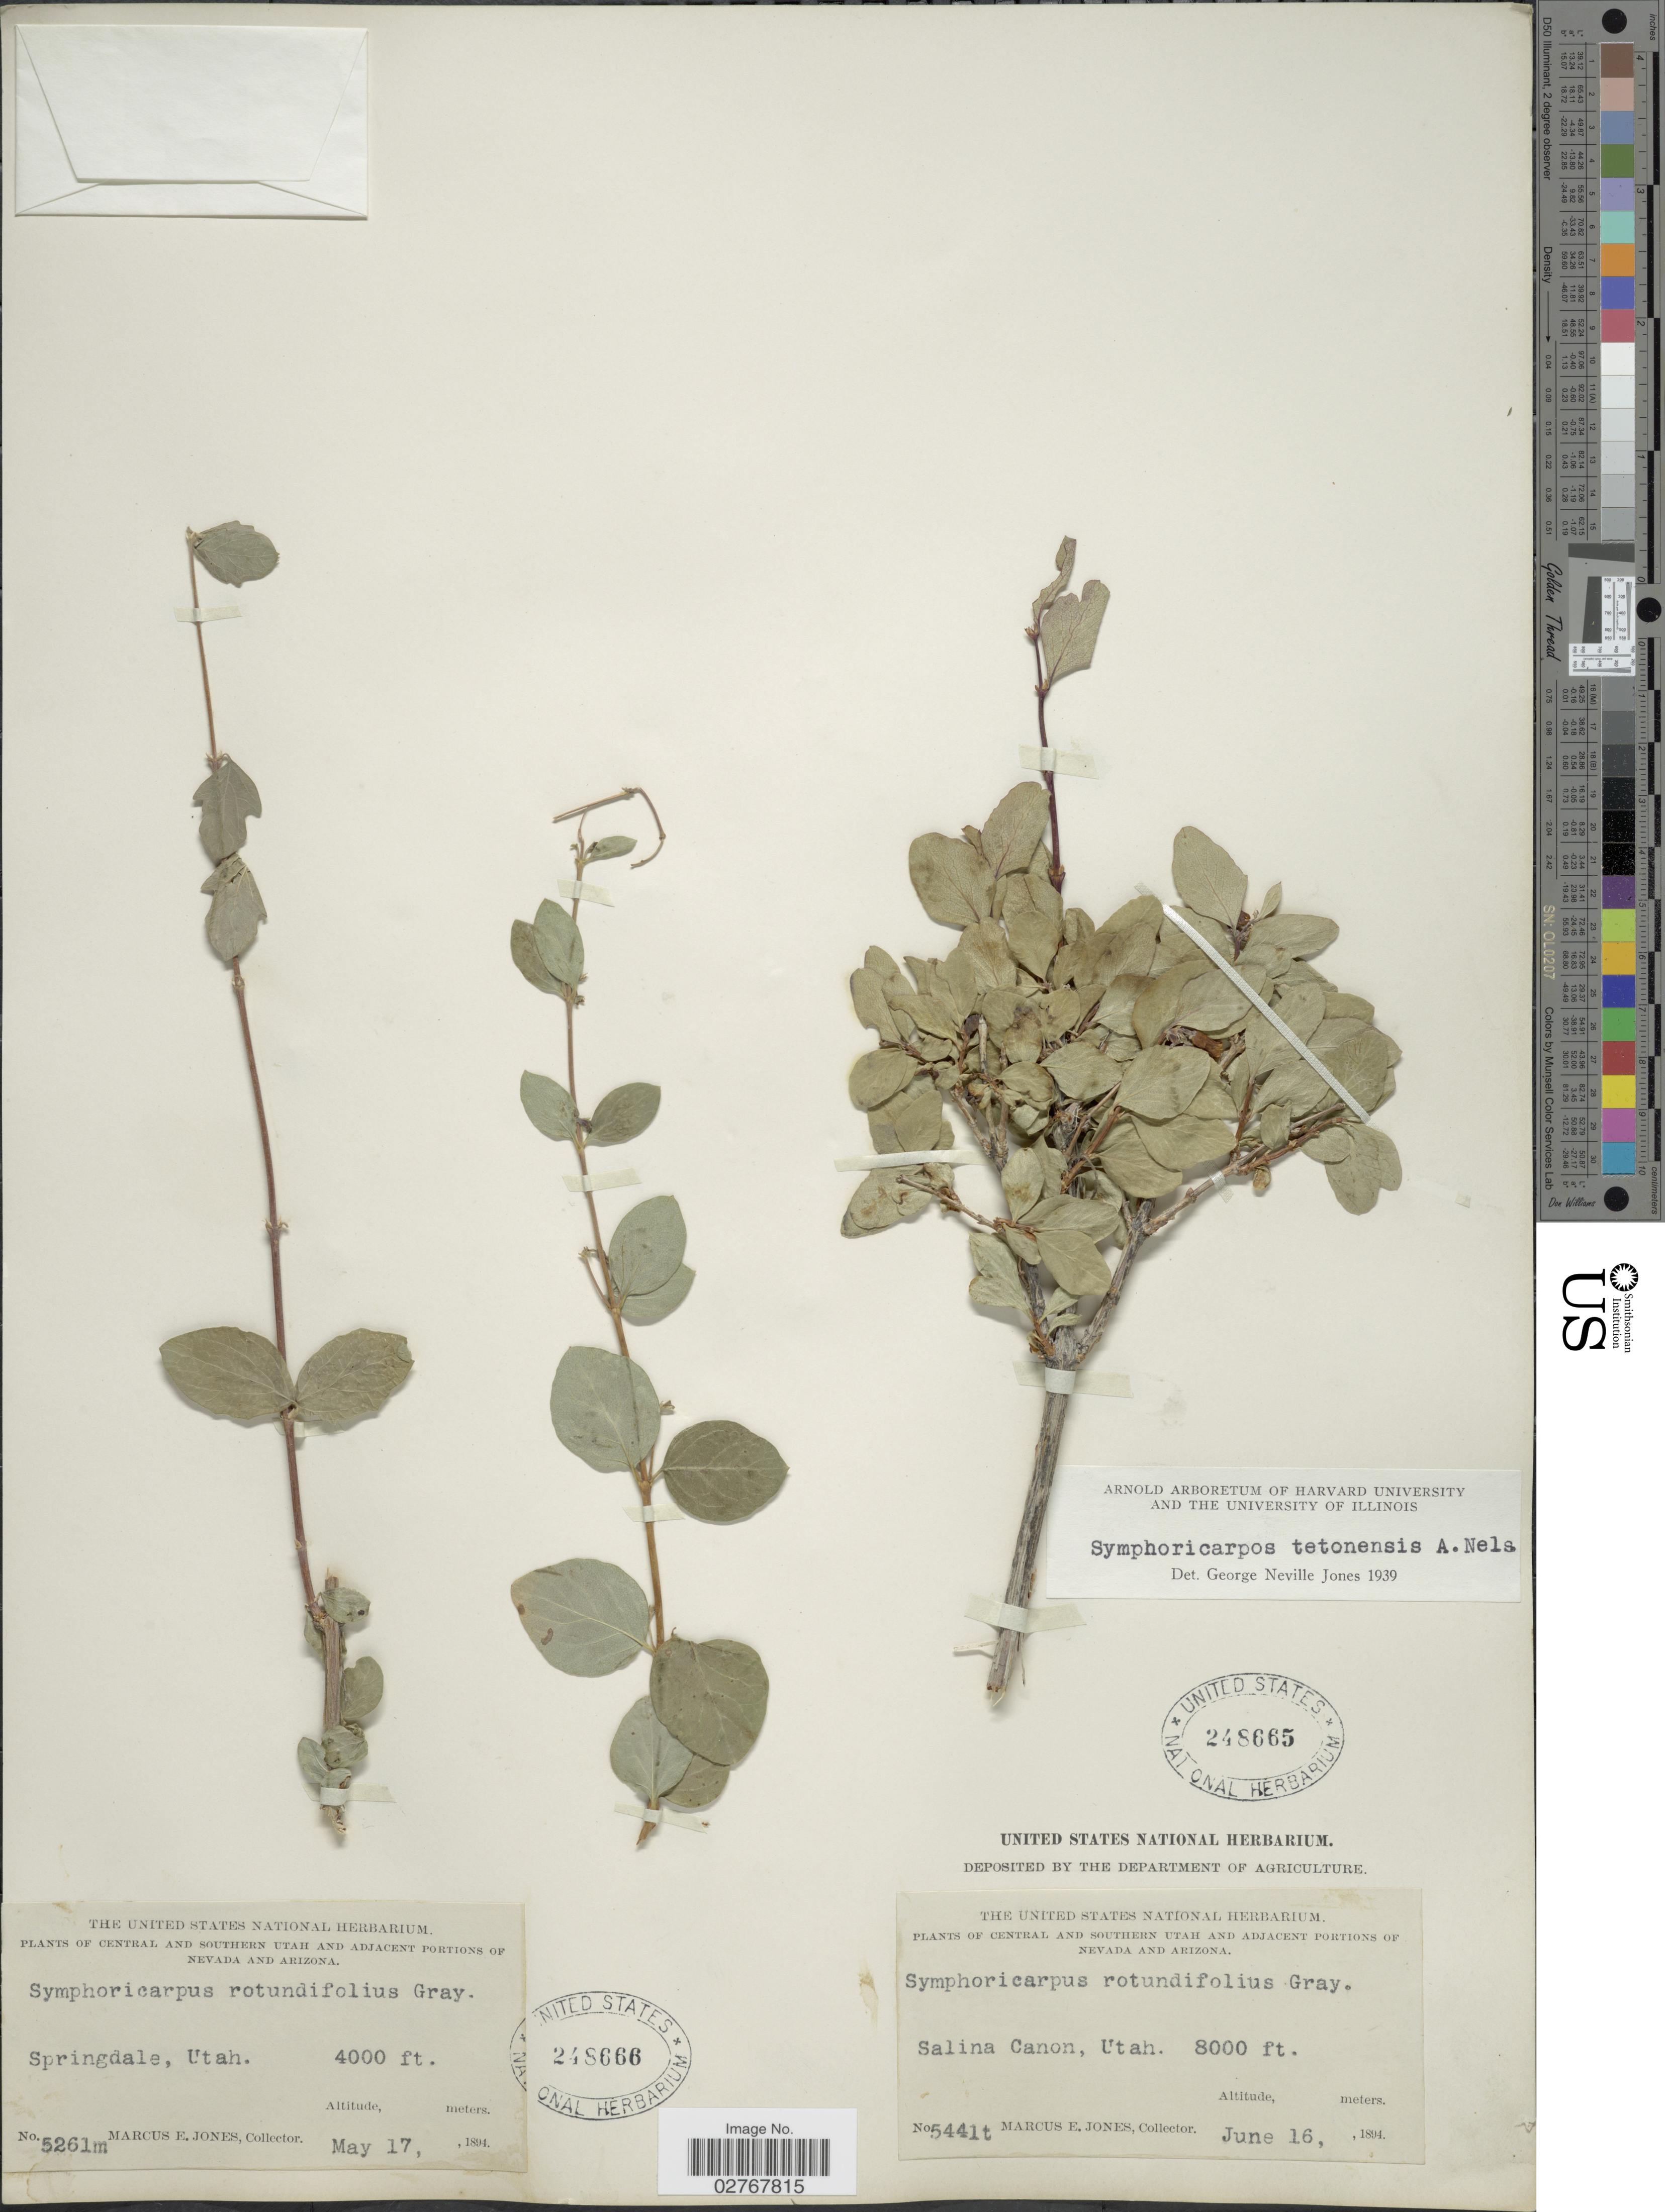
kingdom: Plantae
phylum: Tracheophyta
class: Magnoliopsida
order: Dipsacales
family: Caprifoliaceae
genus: Symphoricarpos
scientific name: Symphoricarpos tetonensis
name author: A. Nelson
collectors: M. E. Jones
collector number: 5261m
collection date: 1894-05-17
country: United States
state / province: Utah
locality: Springdale, Southern Utah.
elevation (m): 1219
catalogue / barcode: US 248666